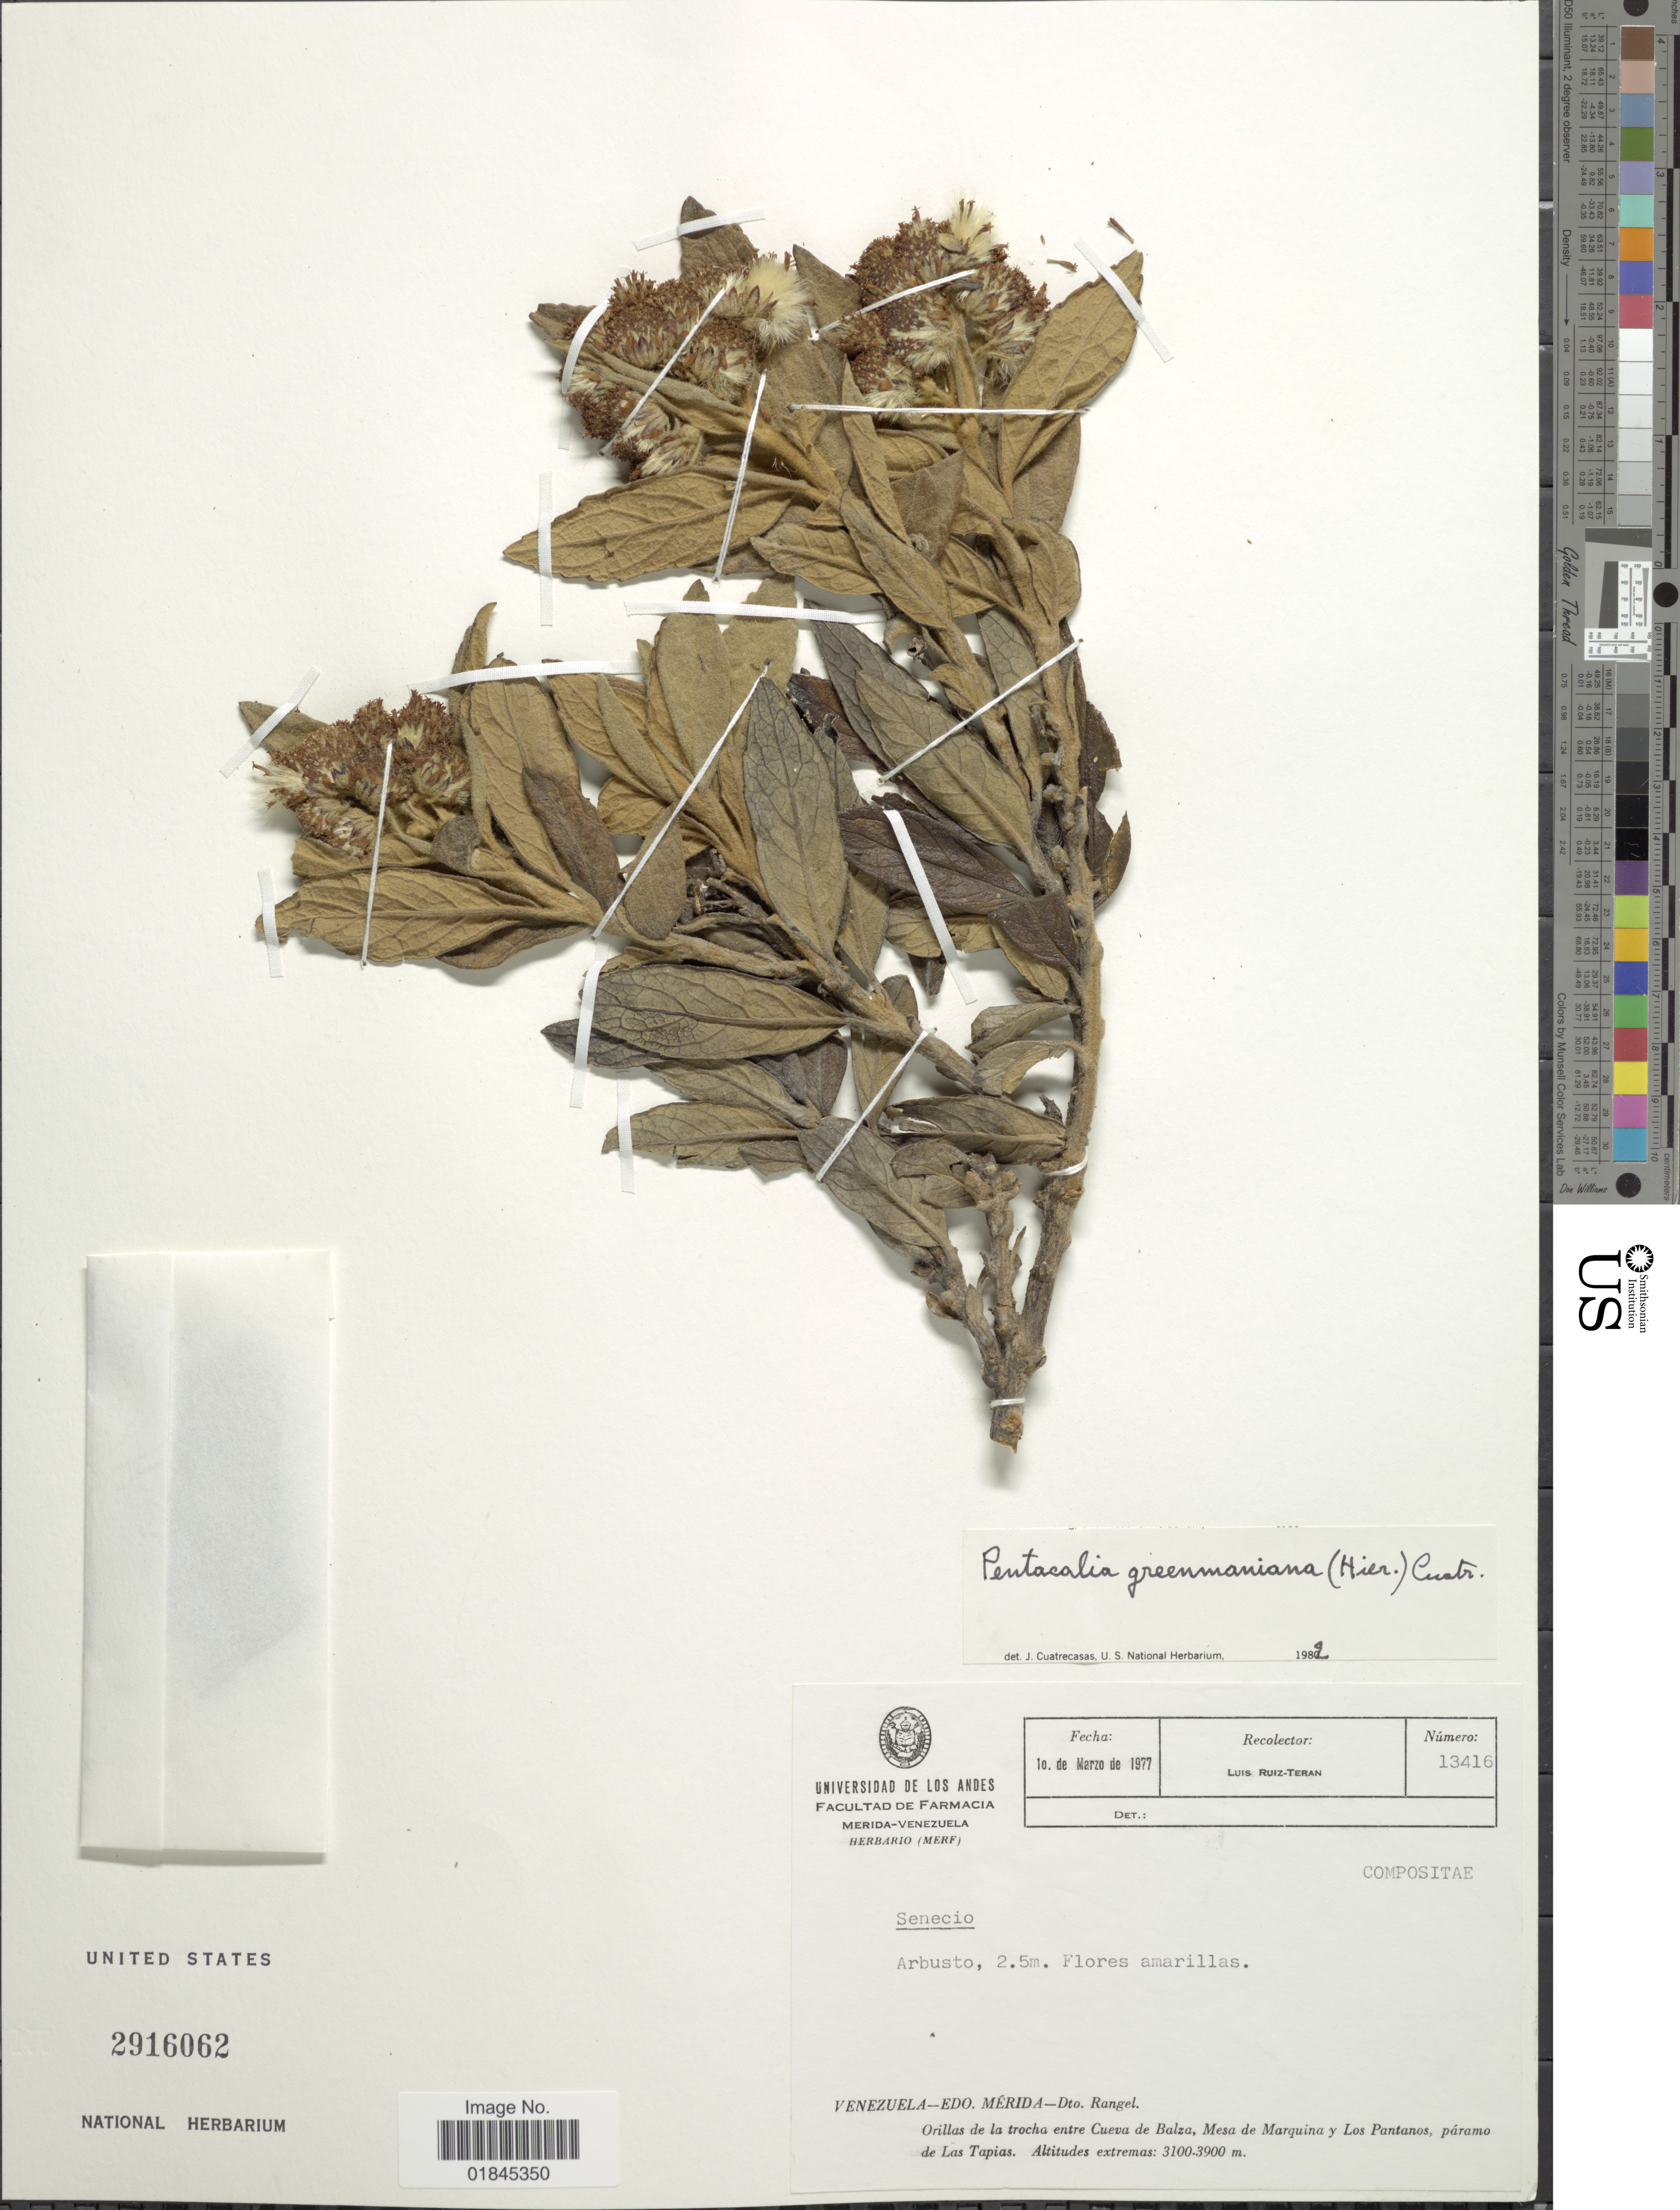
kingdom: Plantae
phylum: Tracheophyta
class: Magnoliopsida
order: Asterales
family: Asteraceae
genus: Pentacalia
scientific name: Pentacalia greenmaniana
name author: (Hieron.) Cuatrec.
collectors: L. E. Ruíz-Terán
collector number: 13416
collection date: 1977-03-10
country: Venezuela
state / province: Mérida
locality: Venzuela - Edo. Mérida - Dto. Rangel. Orillas de la trocha entre Cueva de Balza, Mesa de Marquina y Los Pantanos, páramo de Las Tapias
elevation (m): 3100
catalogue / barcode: US 2916062